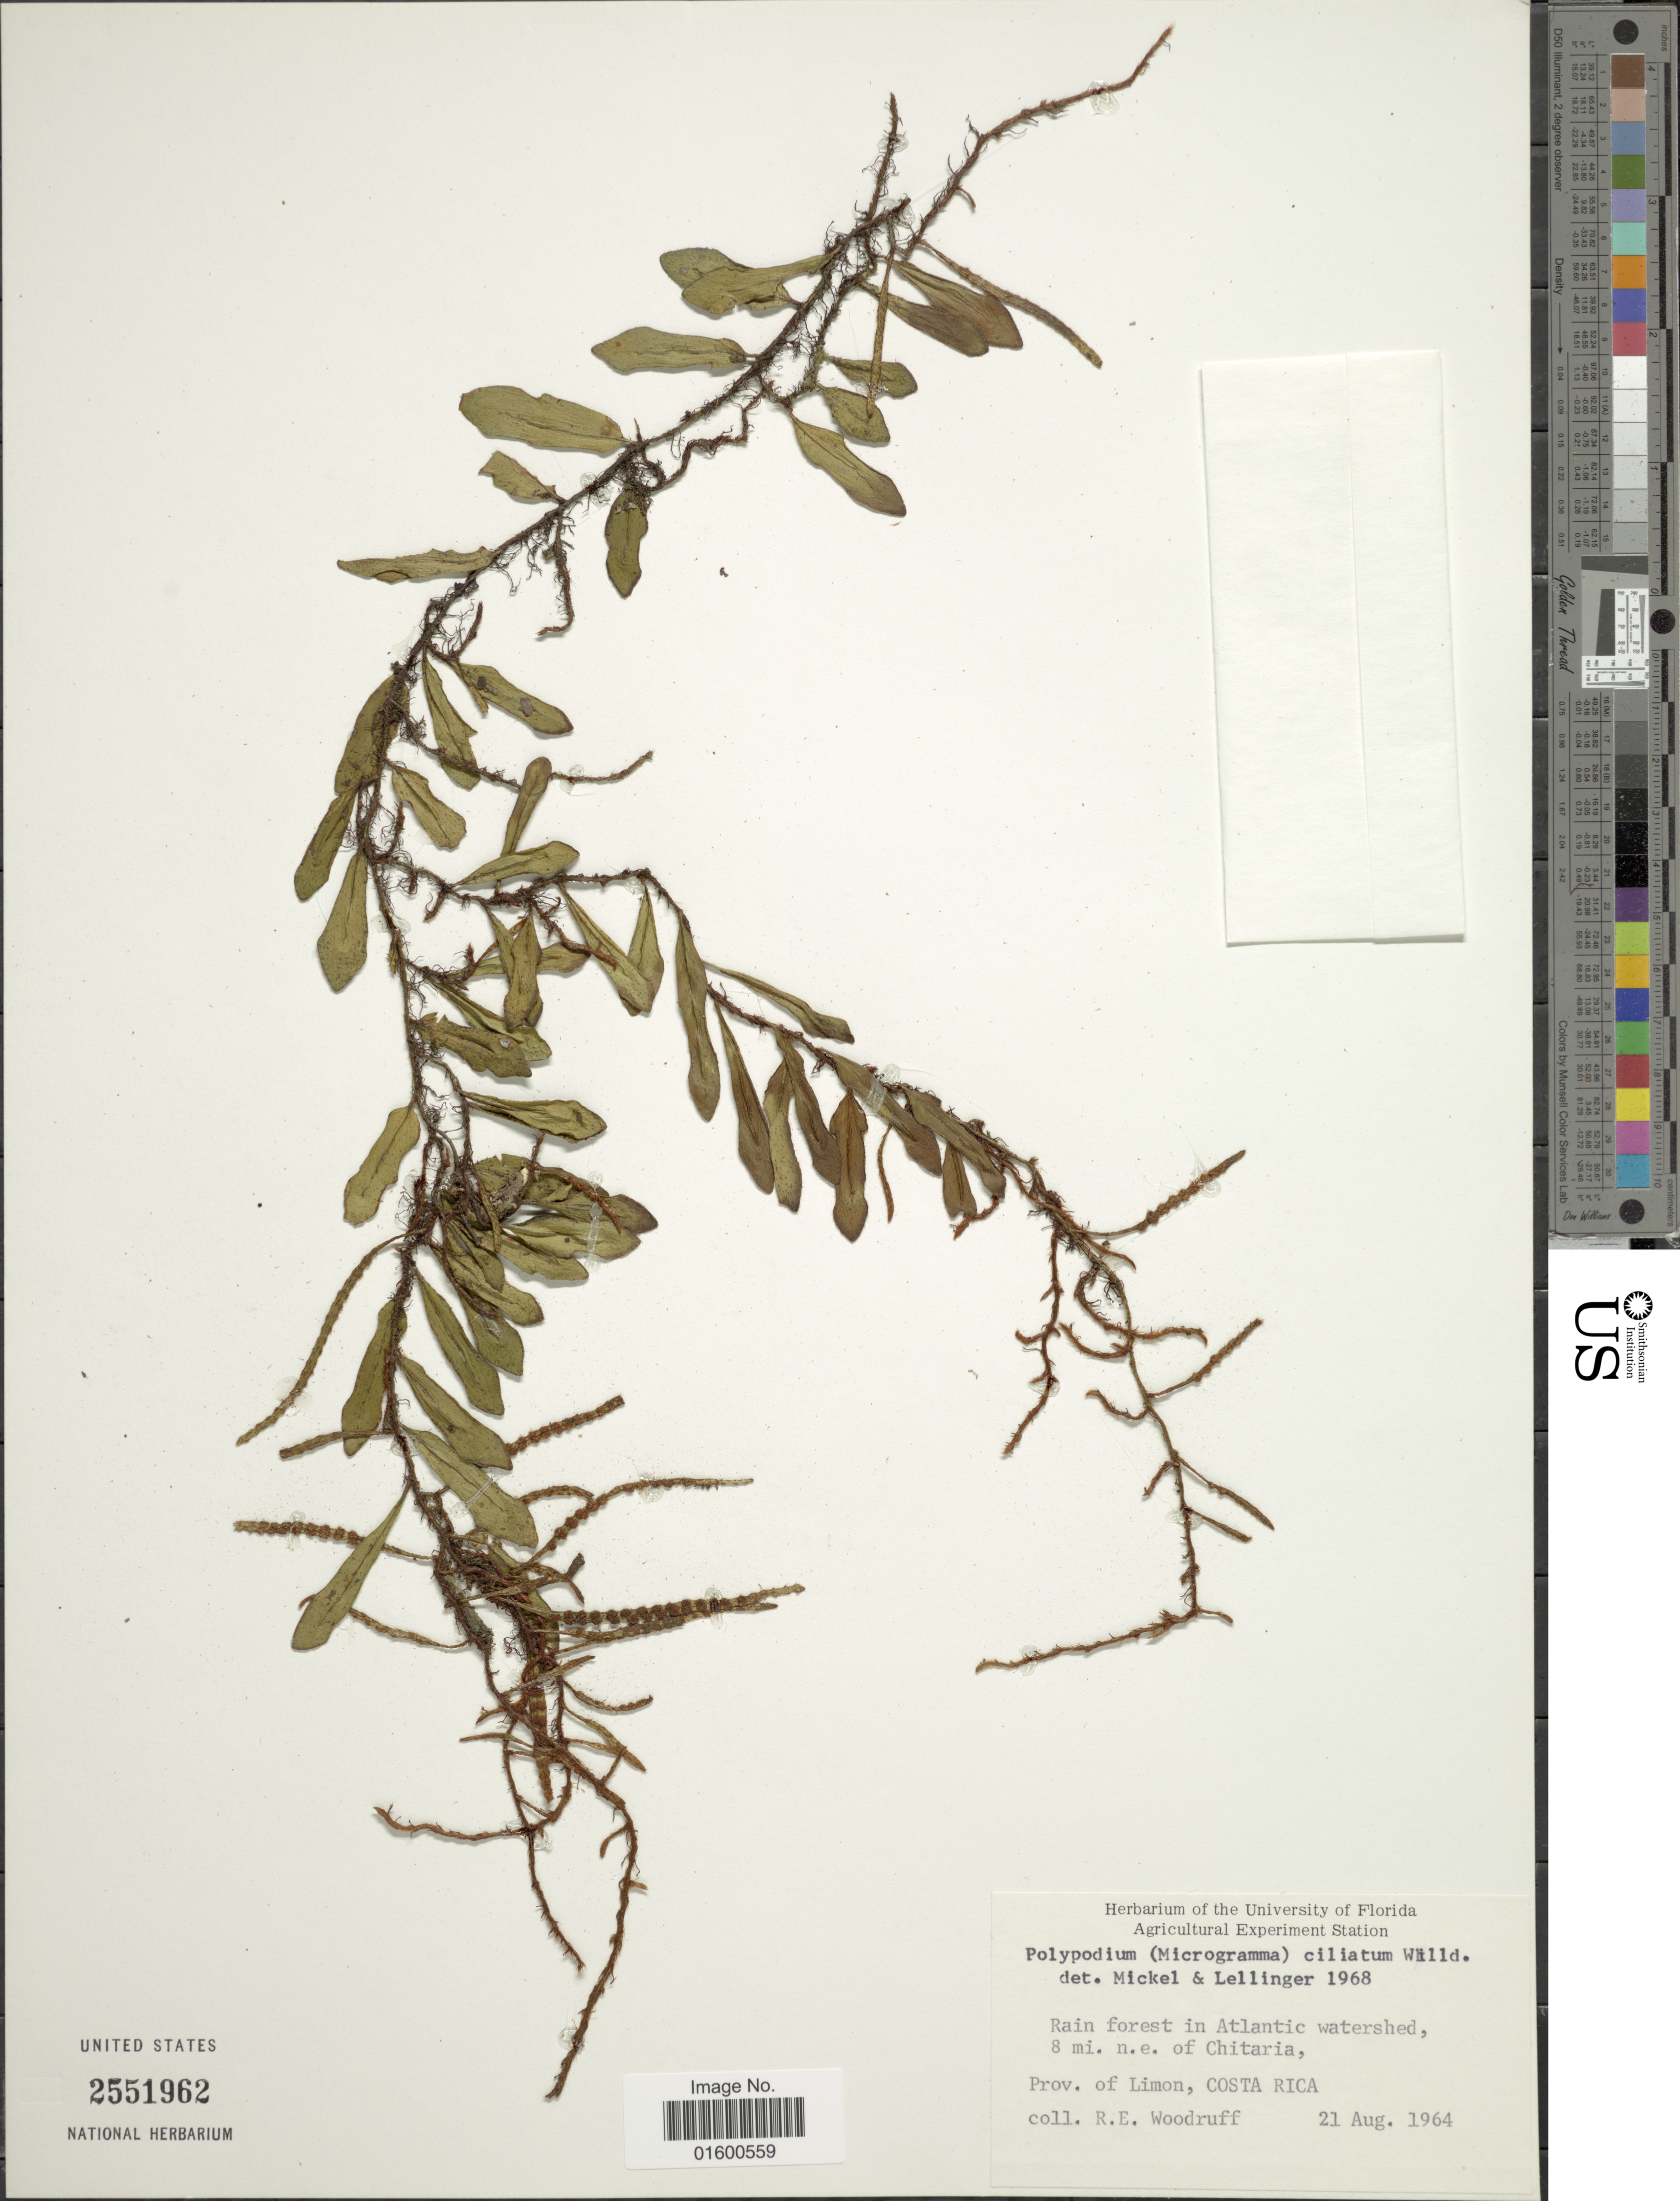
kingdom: Plantae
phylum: Tracheophyta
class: Polypodiopsida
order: Polypodiales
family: Polypodiaceae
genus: Microgramma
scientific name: Microgramma reptans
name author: (Cav.) A.R. Sm.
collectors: R. Woodruff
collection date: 1964-08-21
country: Costa Rica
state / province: Limón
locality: Rain forest in Atlantic watershed, 8 mi. n.e. of Chitaria, Prov. of Limon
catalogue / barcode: US 2551962